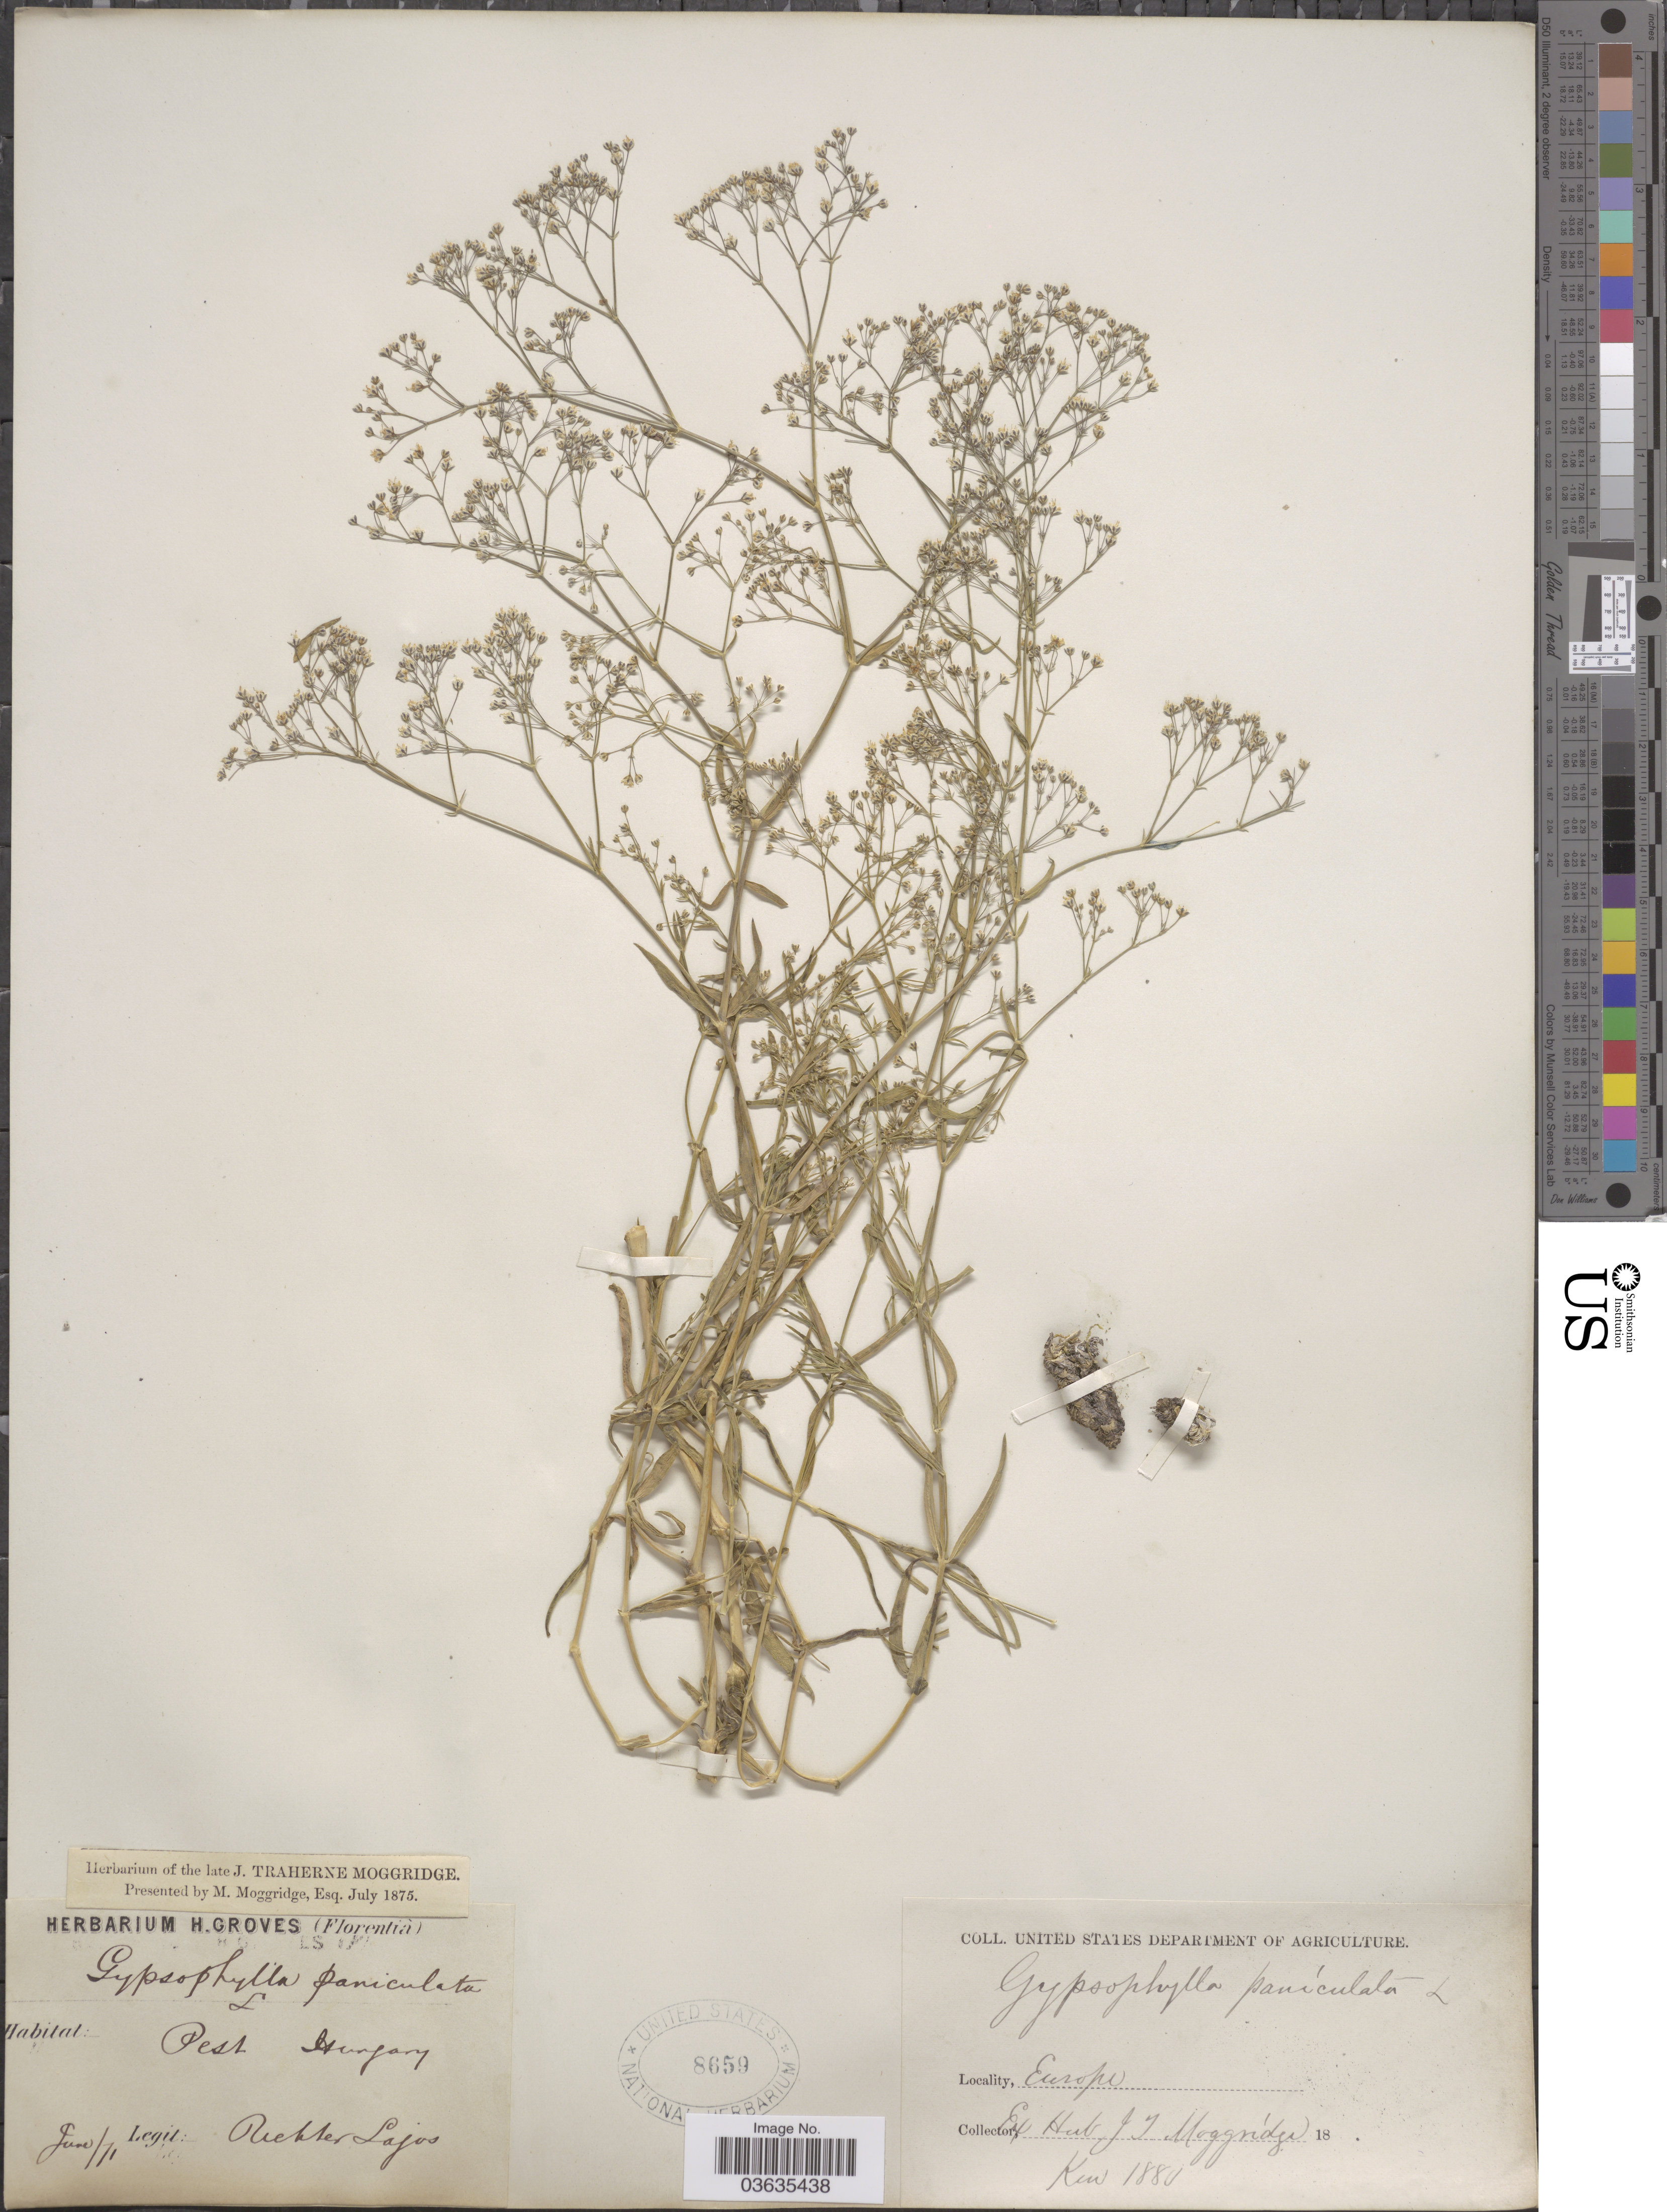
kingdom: Plantae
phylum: Tracheophyta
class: Magnoliopsida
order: Caryophyllales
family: Caryophyllaceae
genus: Gypsophila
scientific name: Gypsophila paniculata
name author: L.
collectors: R. Lajos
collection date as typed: Transcribed d/m/y: /6/71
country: Hungary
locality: Pest.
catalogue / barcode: US 8659